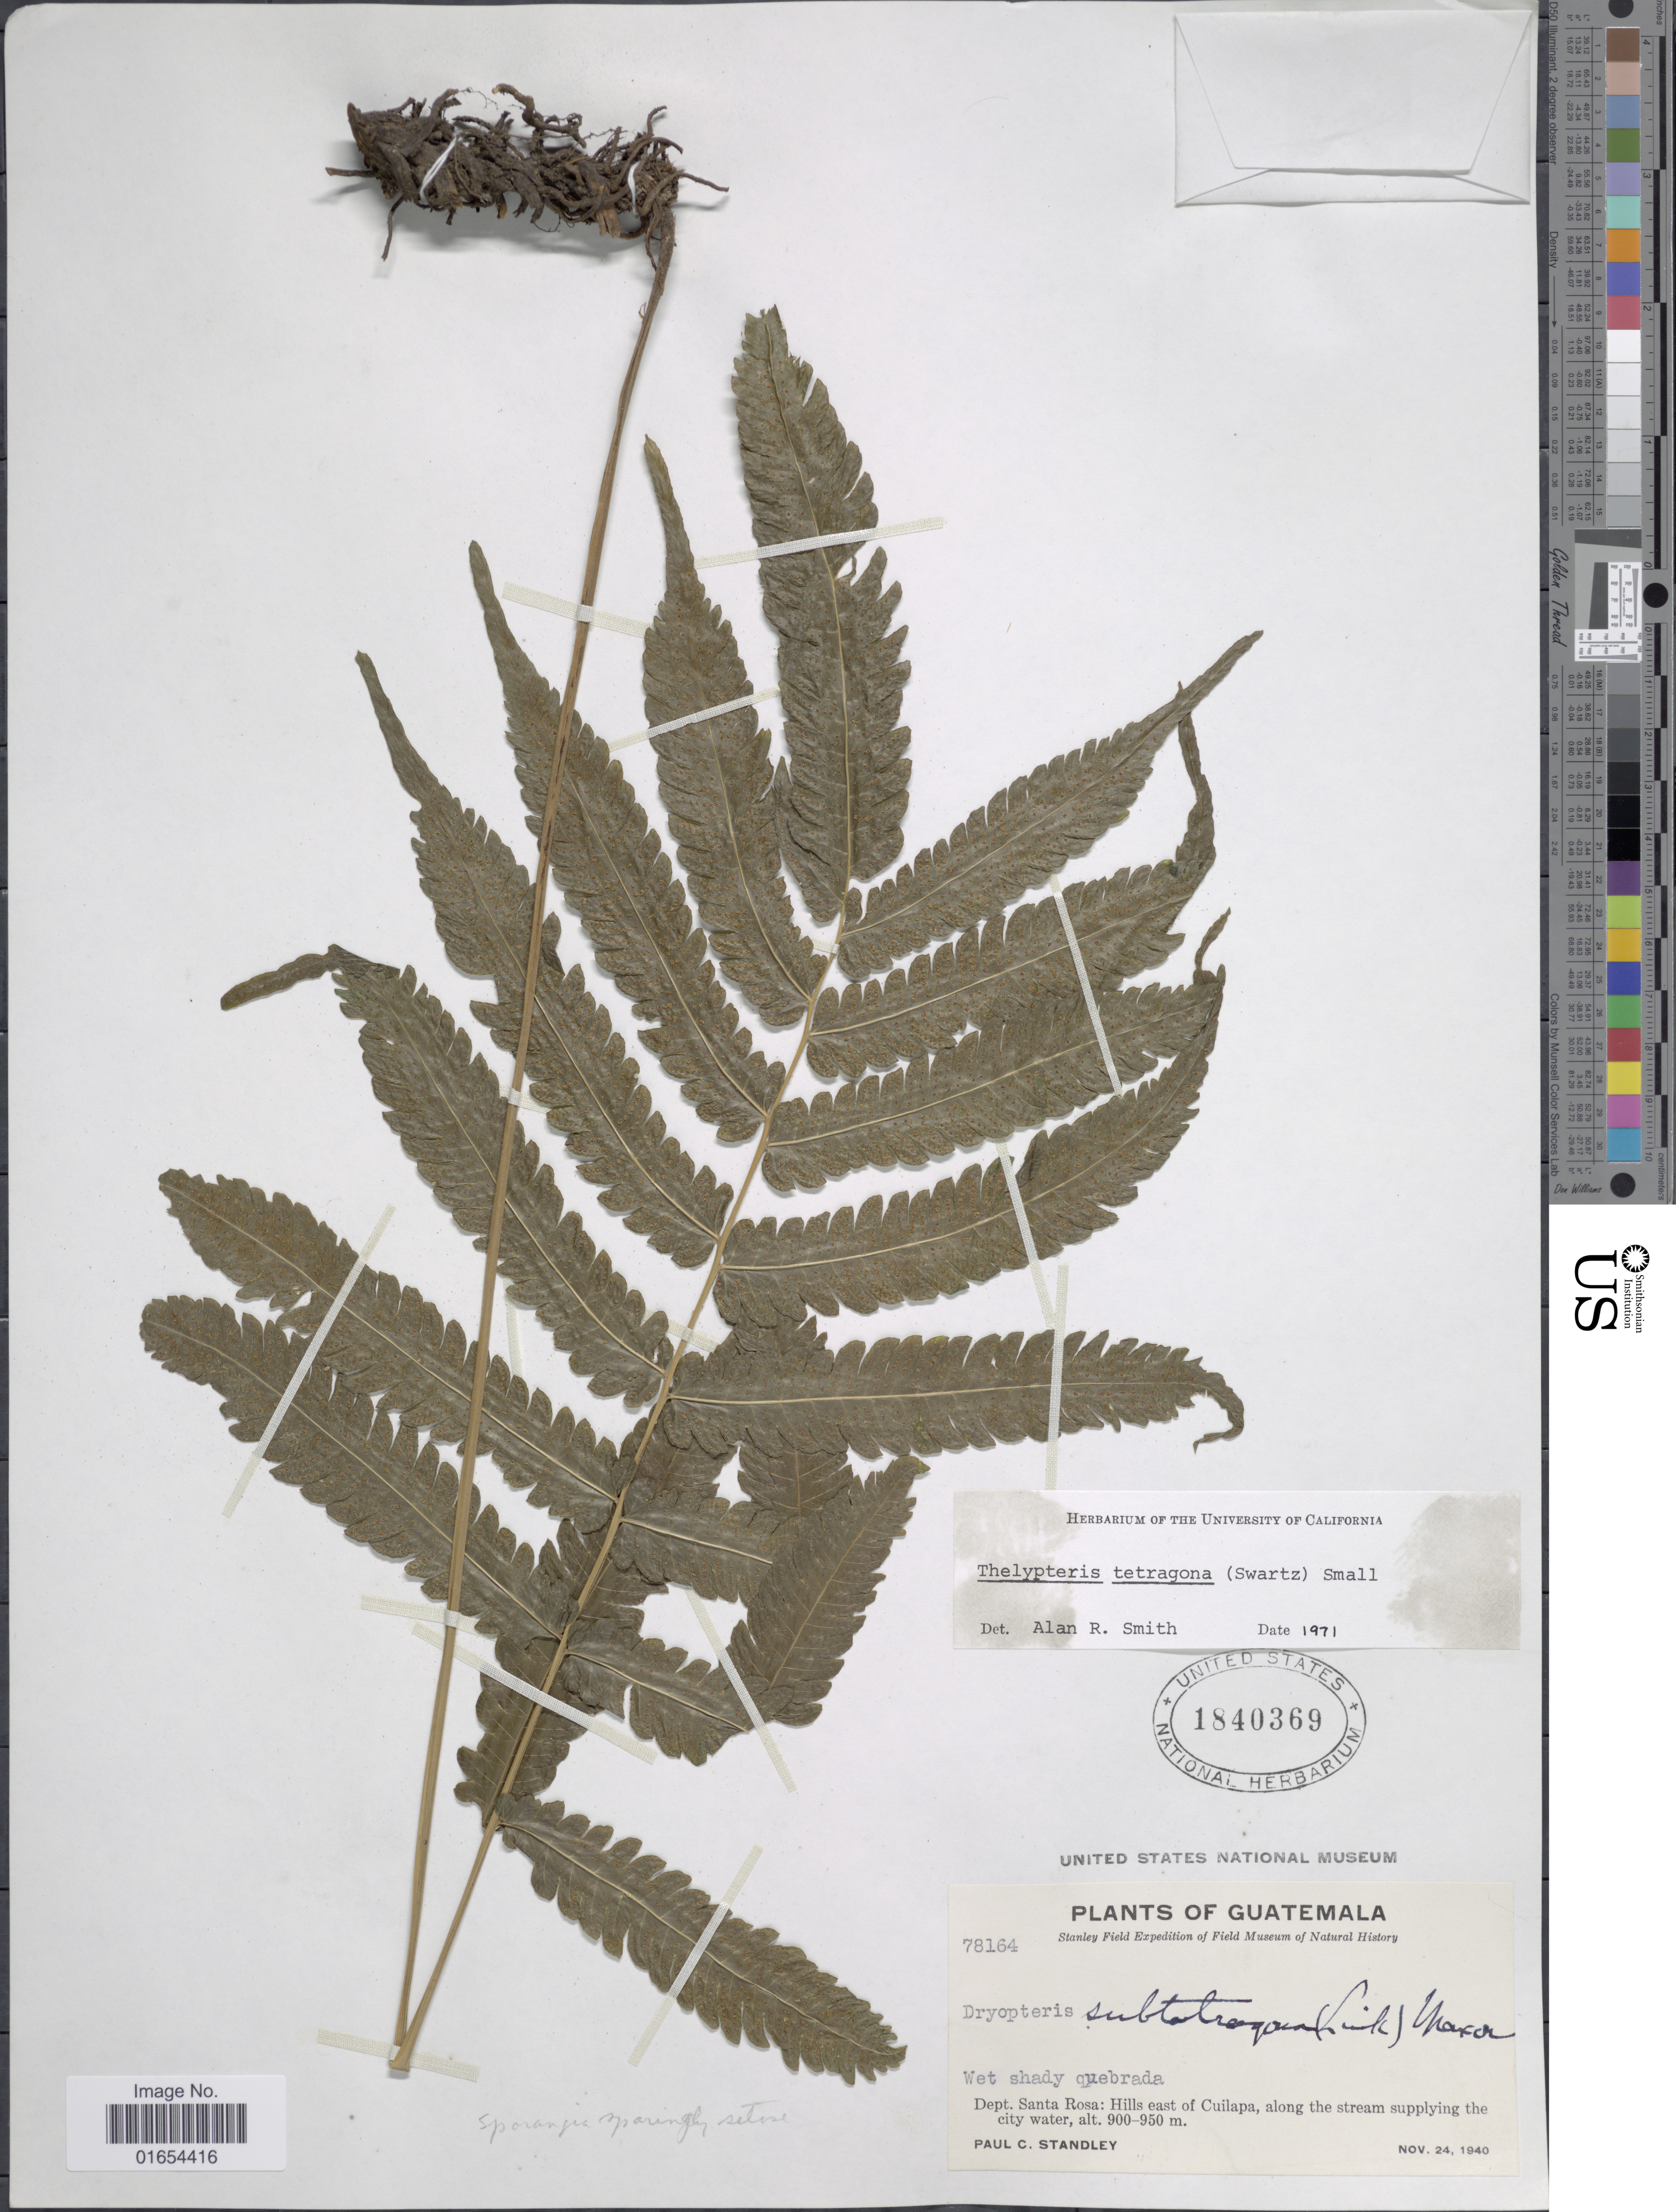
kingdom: Plantae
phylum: Tracheophyta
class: Polypodiopsida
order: Polypodiales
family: Thelypteridaceae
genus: Goniopteris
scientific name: Goniopteris tetragona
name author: (C. Presl) Sw.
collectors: P. C. Standley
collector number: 78164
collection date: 1940-11-24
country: Guatemala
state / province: Santa Rosa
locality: Wet shady quebrada, Hills east of Cuilapa, along the stream supplying the city water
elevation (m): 900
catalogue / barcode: US 1840369